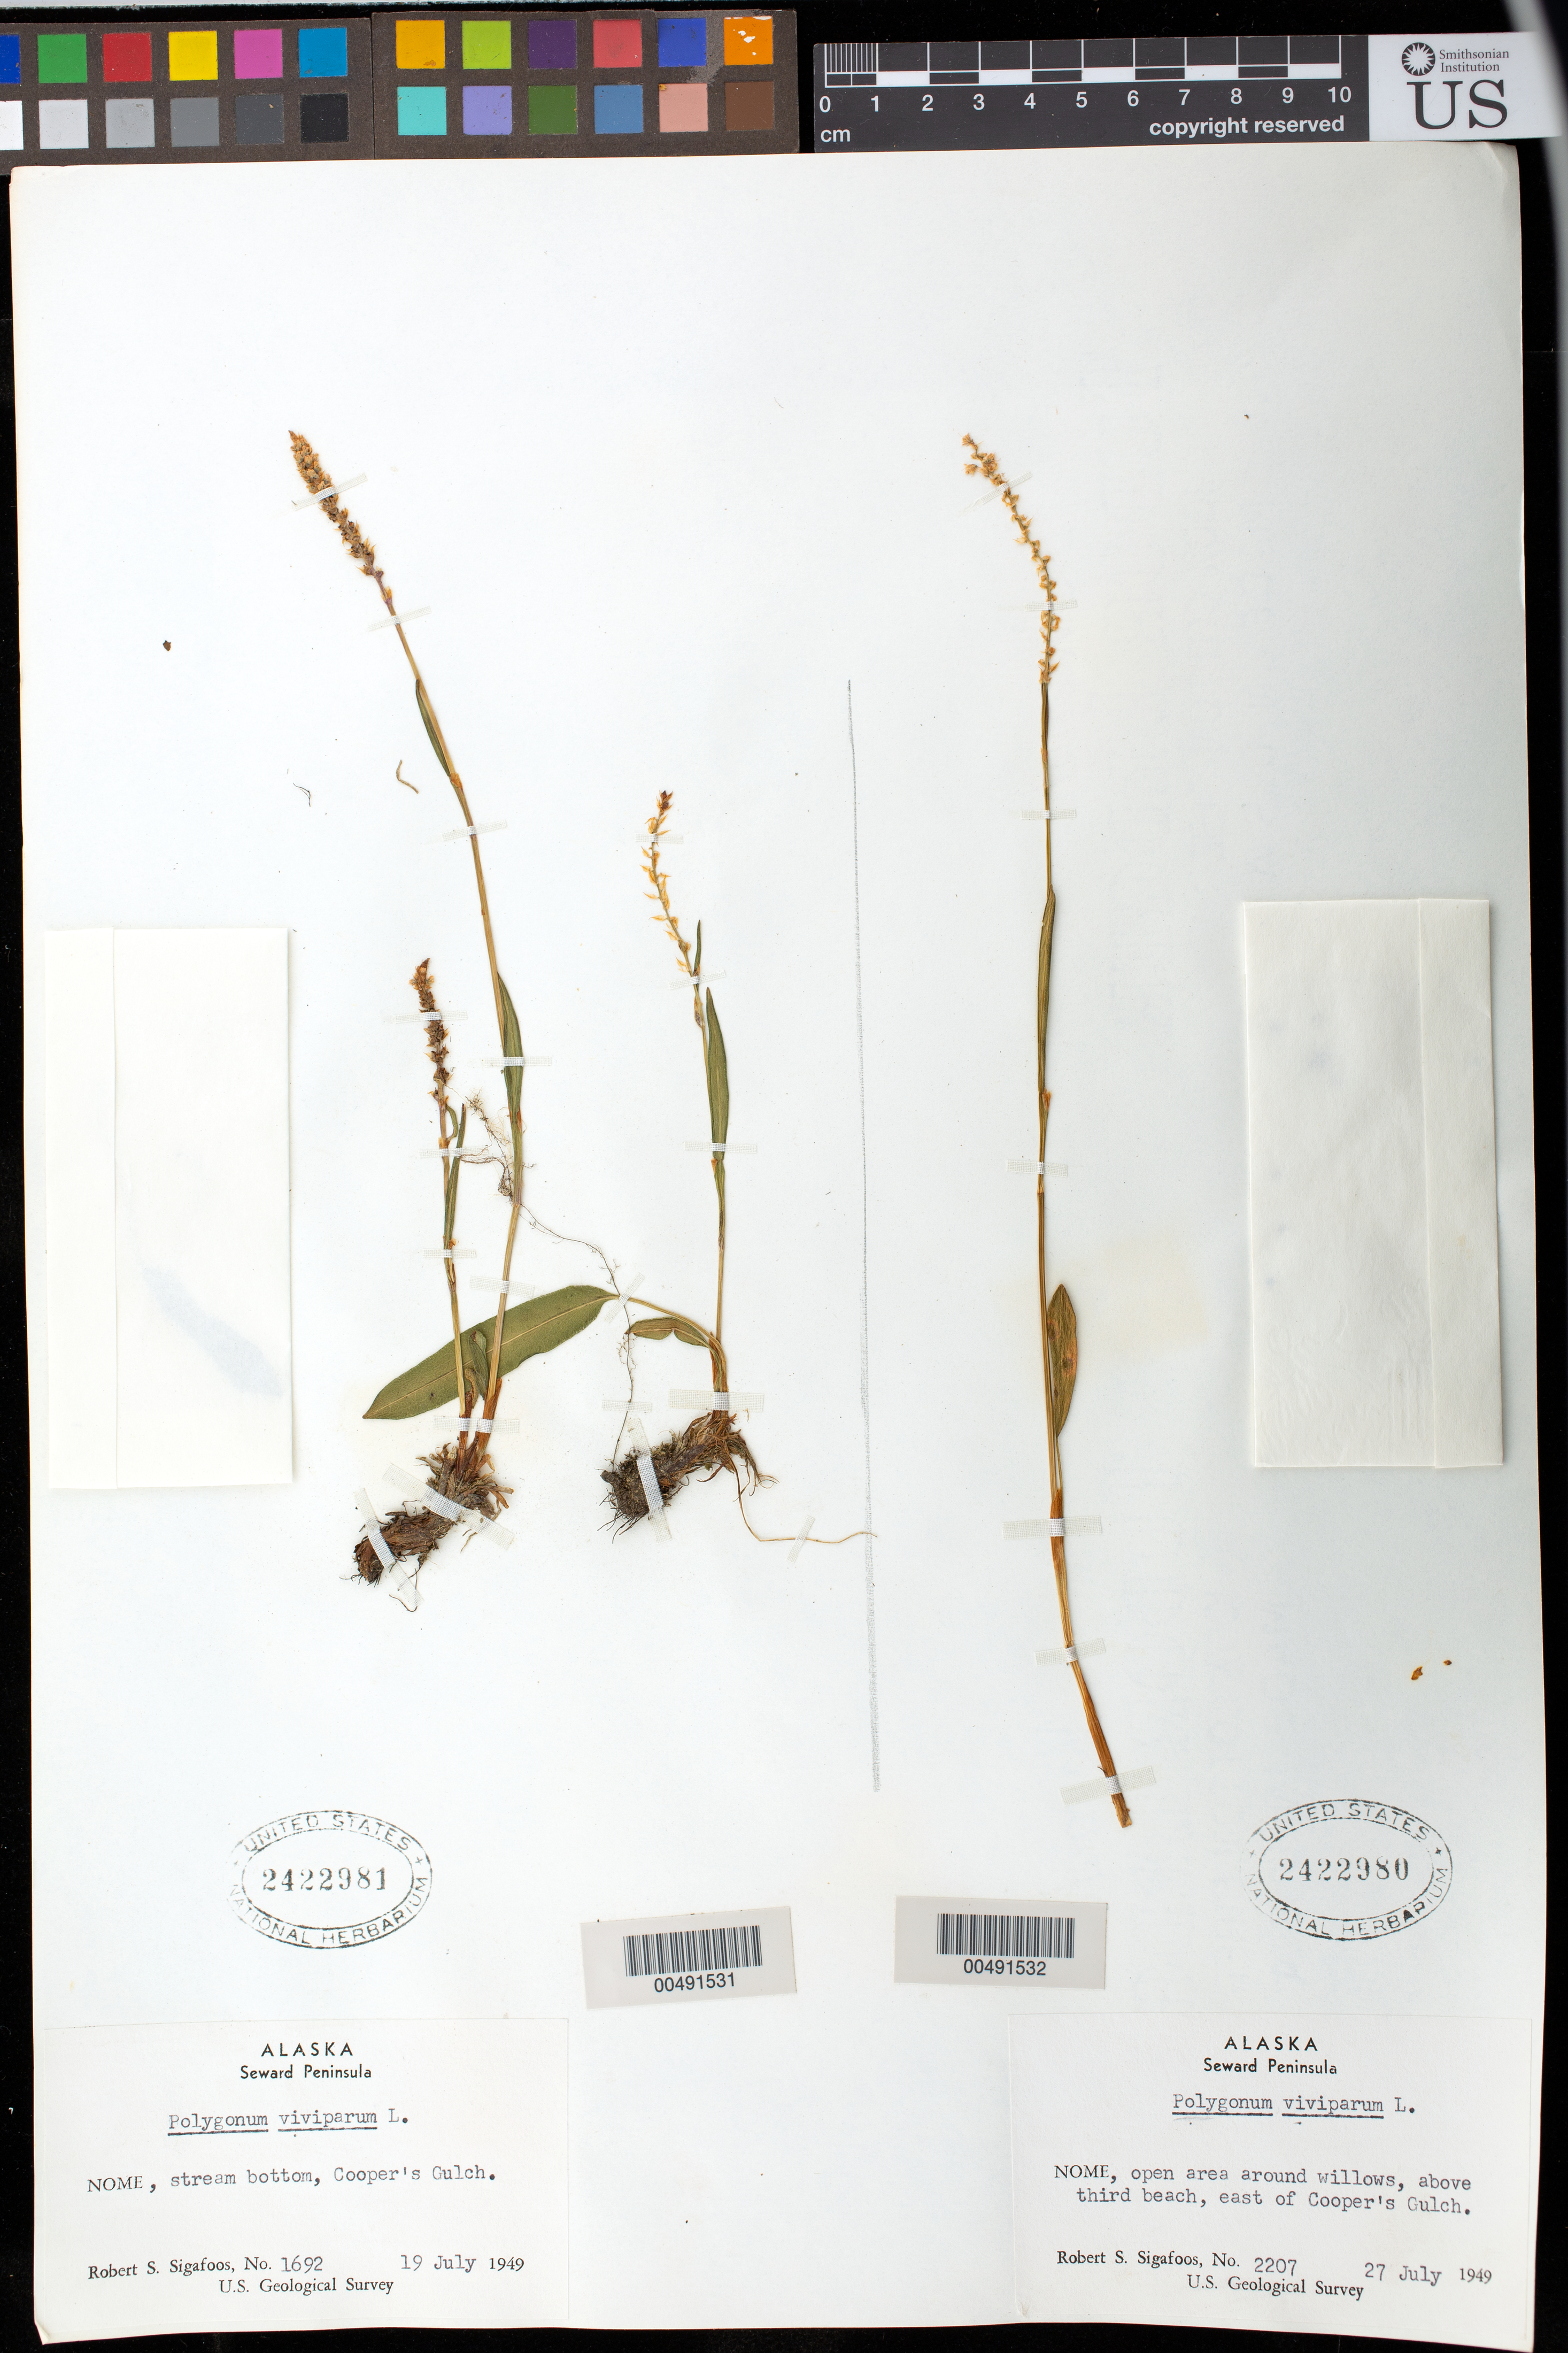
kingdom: Plantae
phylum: Tracheophyta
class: Magnoliopsida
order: Caryophyllales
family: Polygonaceae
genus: Bistorta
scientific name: Bistorta vivipara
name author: (L.) Delarbre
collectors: R. Sigafoos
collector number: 2207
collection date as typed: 27 Jul 1949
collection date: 1949-07-27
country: United States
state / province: Alaska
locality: Seward Peninsula, Nome, east of Cooper's Gulch above third beach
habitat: in open area around willows above beach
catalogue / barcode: US 2422980